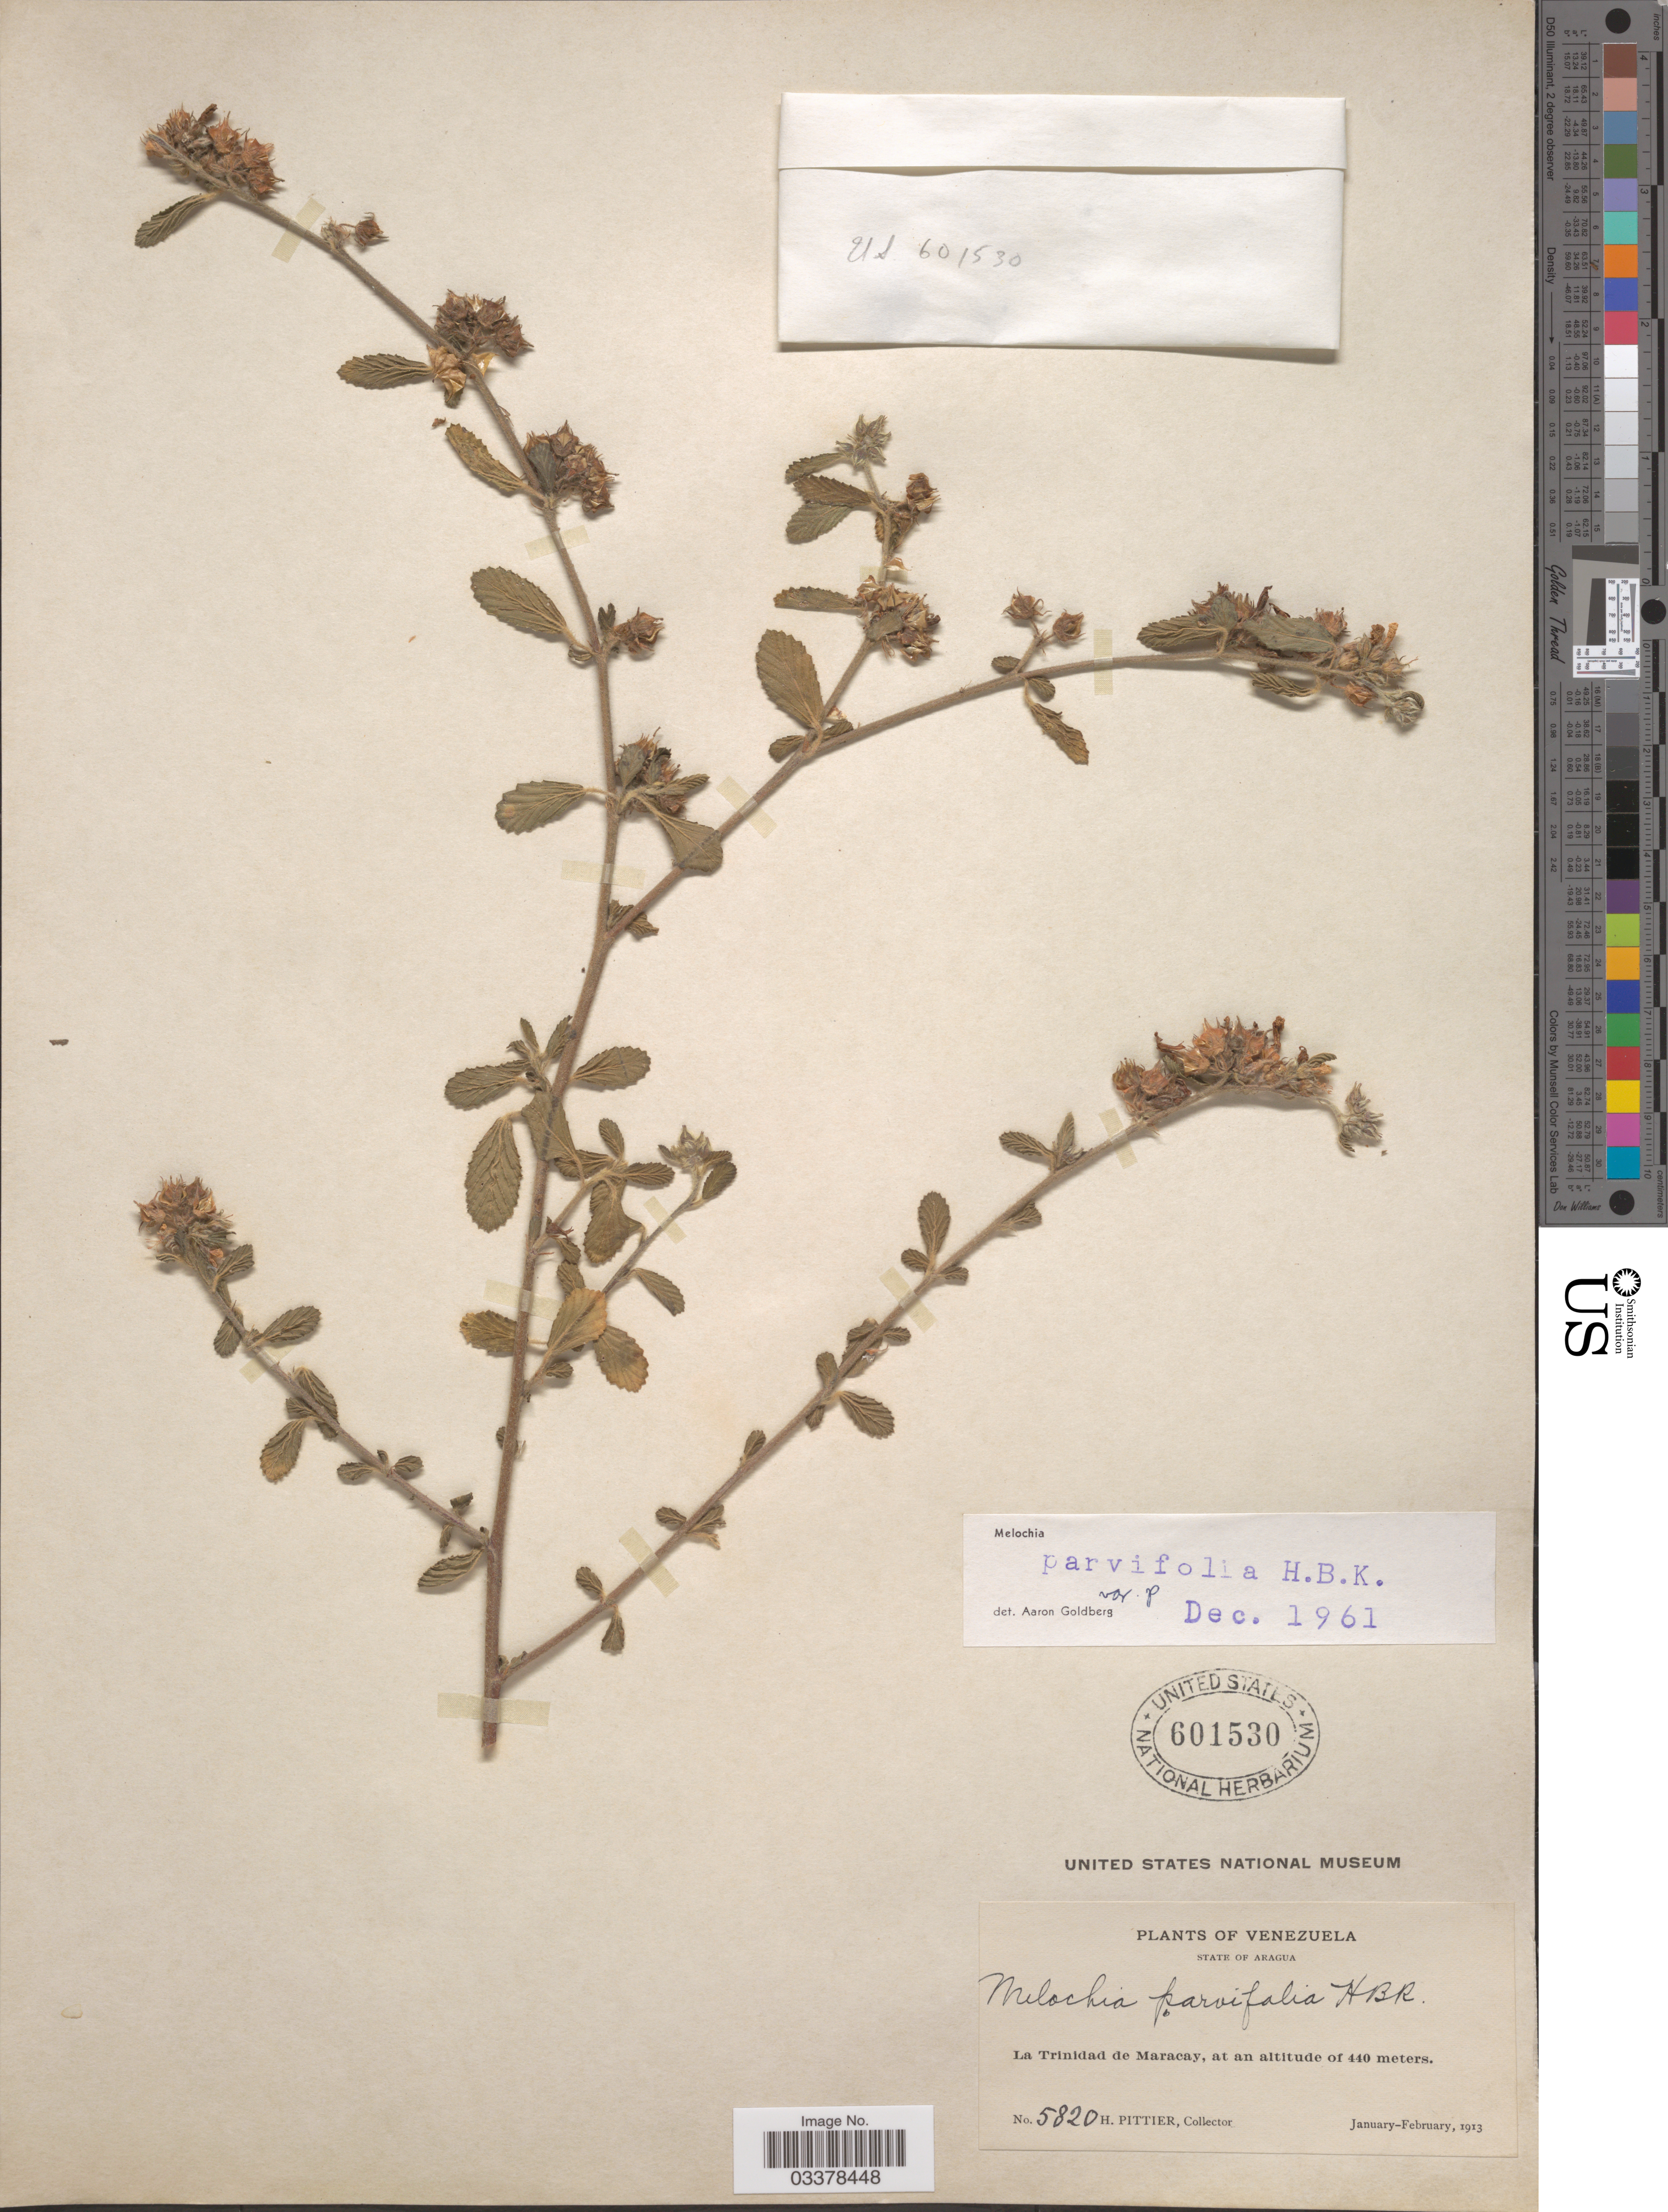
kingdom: Plantae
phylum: Tracheophyta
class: Magnoliopsida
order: Malvales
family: Malvaceae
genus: Melochia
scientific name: Melochia parvifolia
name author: Kunth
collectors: H. F. Pittier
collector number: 5820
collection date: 1913-01/1913-02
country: Venezuela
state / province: Aragua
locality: La Trinidad de Maracay.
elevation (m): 440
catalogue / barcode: US 601530